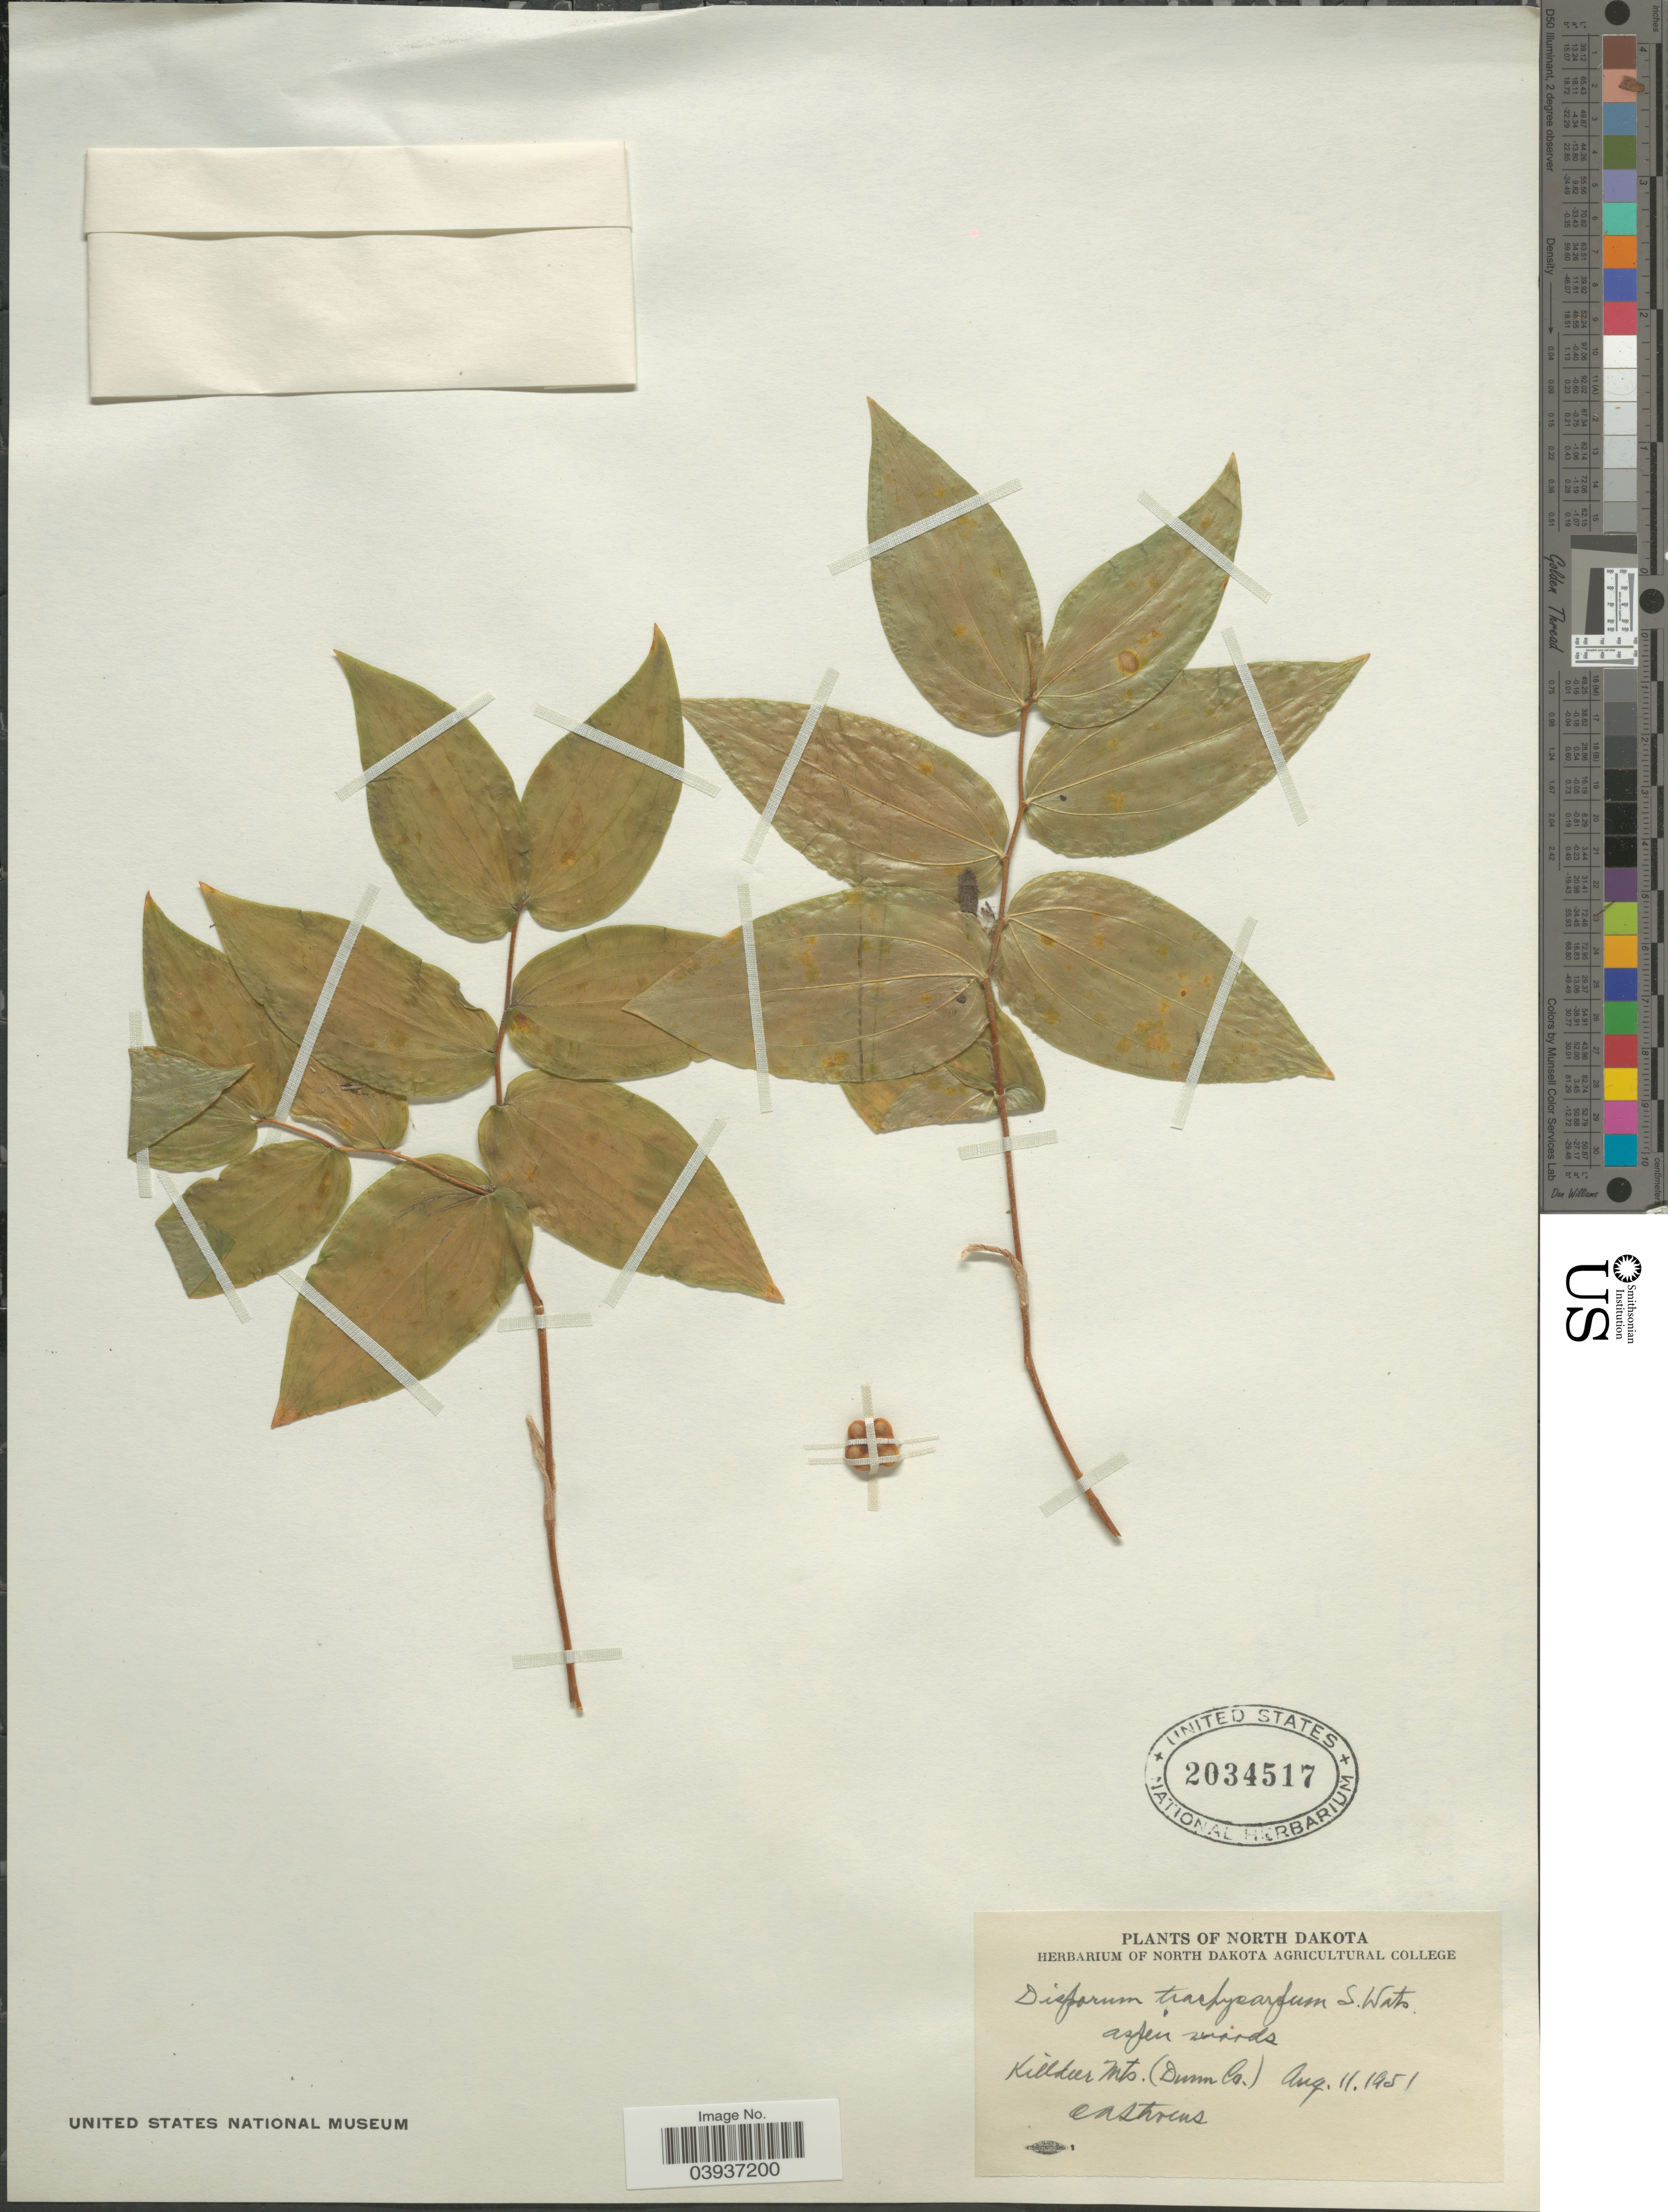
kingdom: Plantae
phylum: Tracheophyta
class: Liliopsida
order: Liliales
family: Colchicaceae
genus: Disporum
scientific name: Disporum trachycarpum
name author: (S. Watson) Benth. & Hook. f.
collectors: C. Stevens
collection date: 1951-08-11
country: United States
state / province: North Dakota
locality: Killdeer Mts. (Dunn Co.).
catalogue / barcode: US 2034517